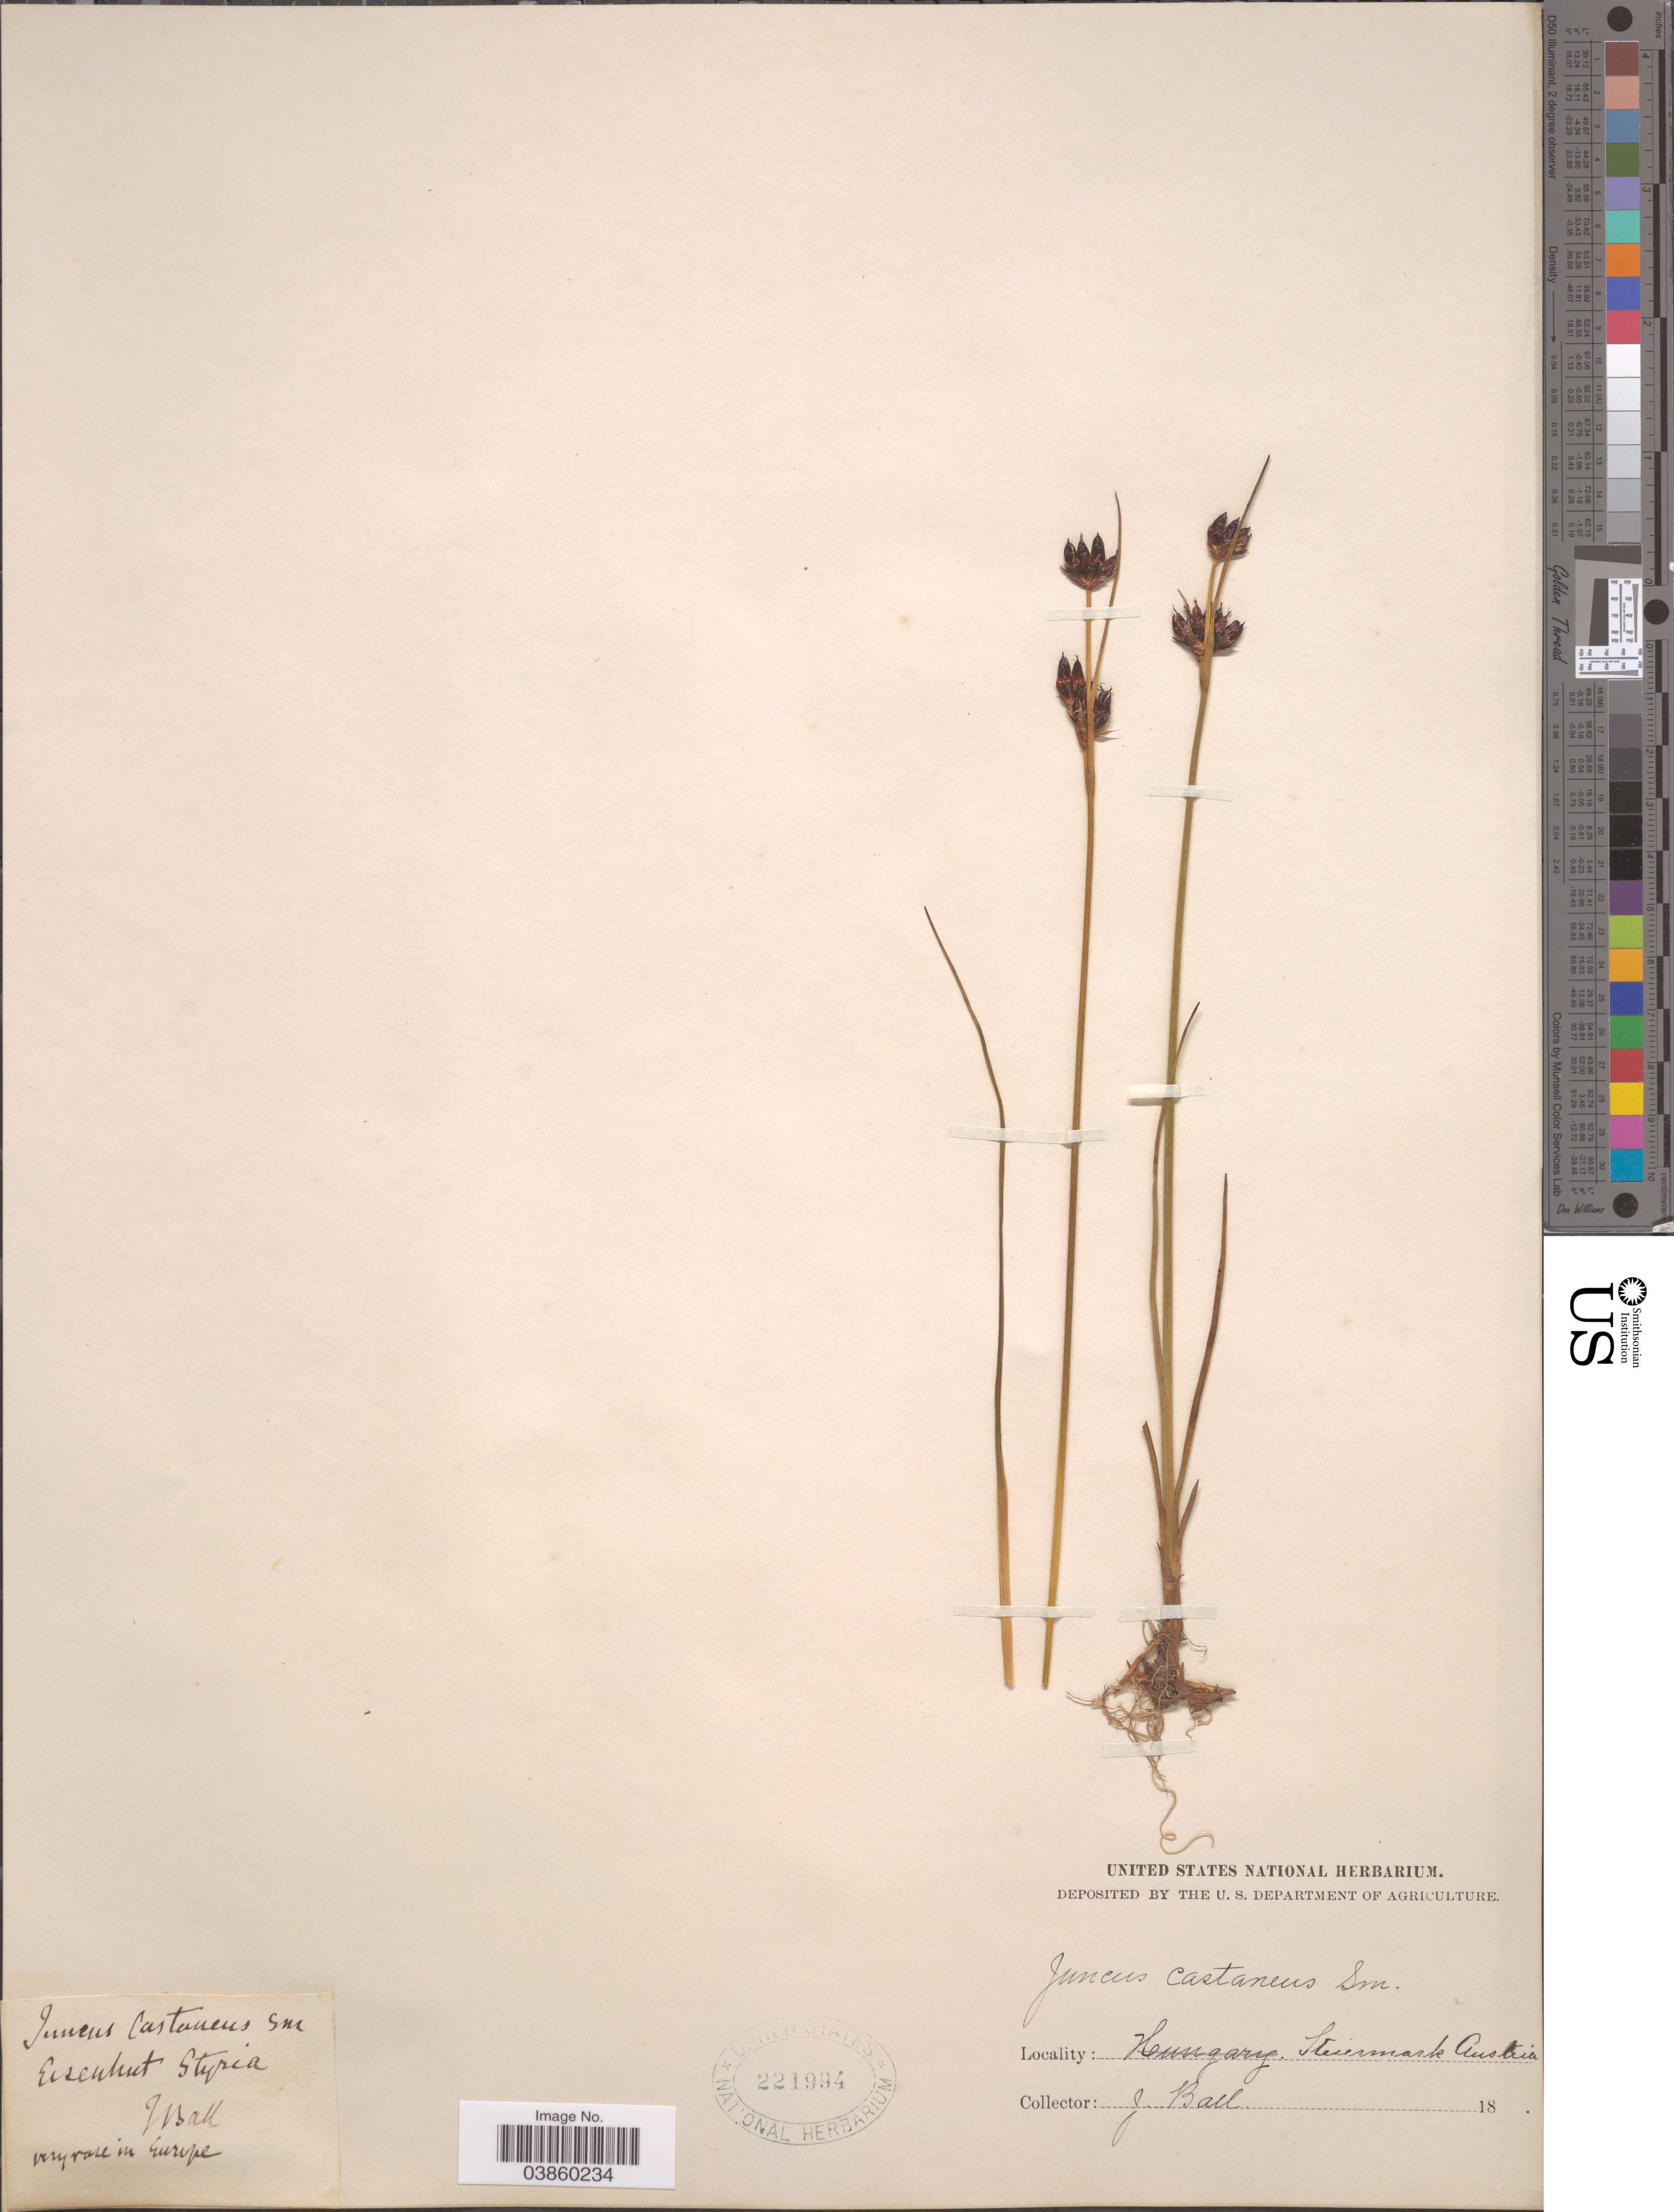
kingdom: Plantae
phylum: Tracheophyta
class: Liliopsida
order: Poales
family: Juncaceae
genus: Juncus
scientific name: Juncus castaneus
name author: Sm.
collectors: J. Ball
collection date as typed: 18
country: Austria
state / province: Steiermark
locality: Eisenhut Styria.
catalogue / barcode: US 221994